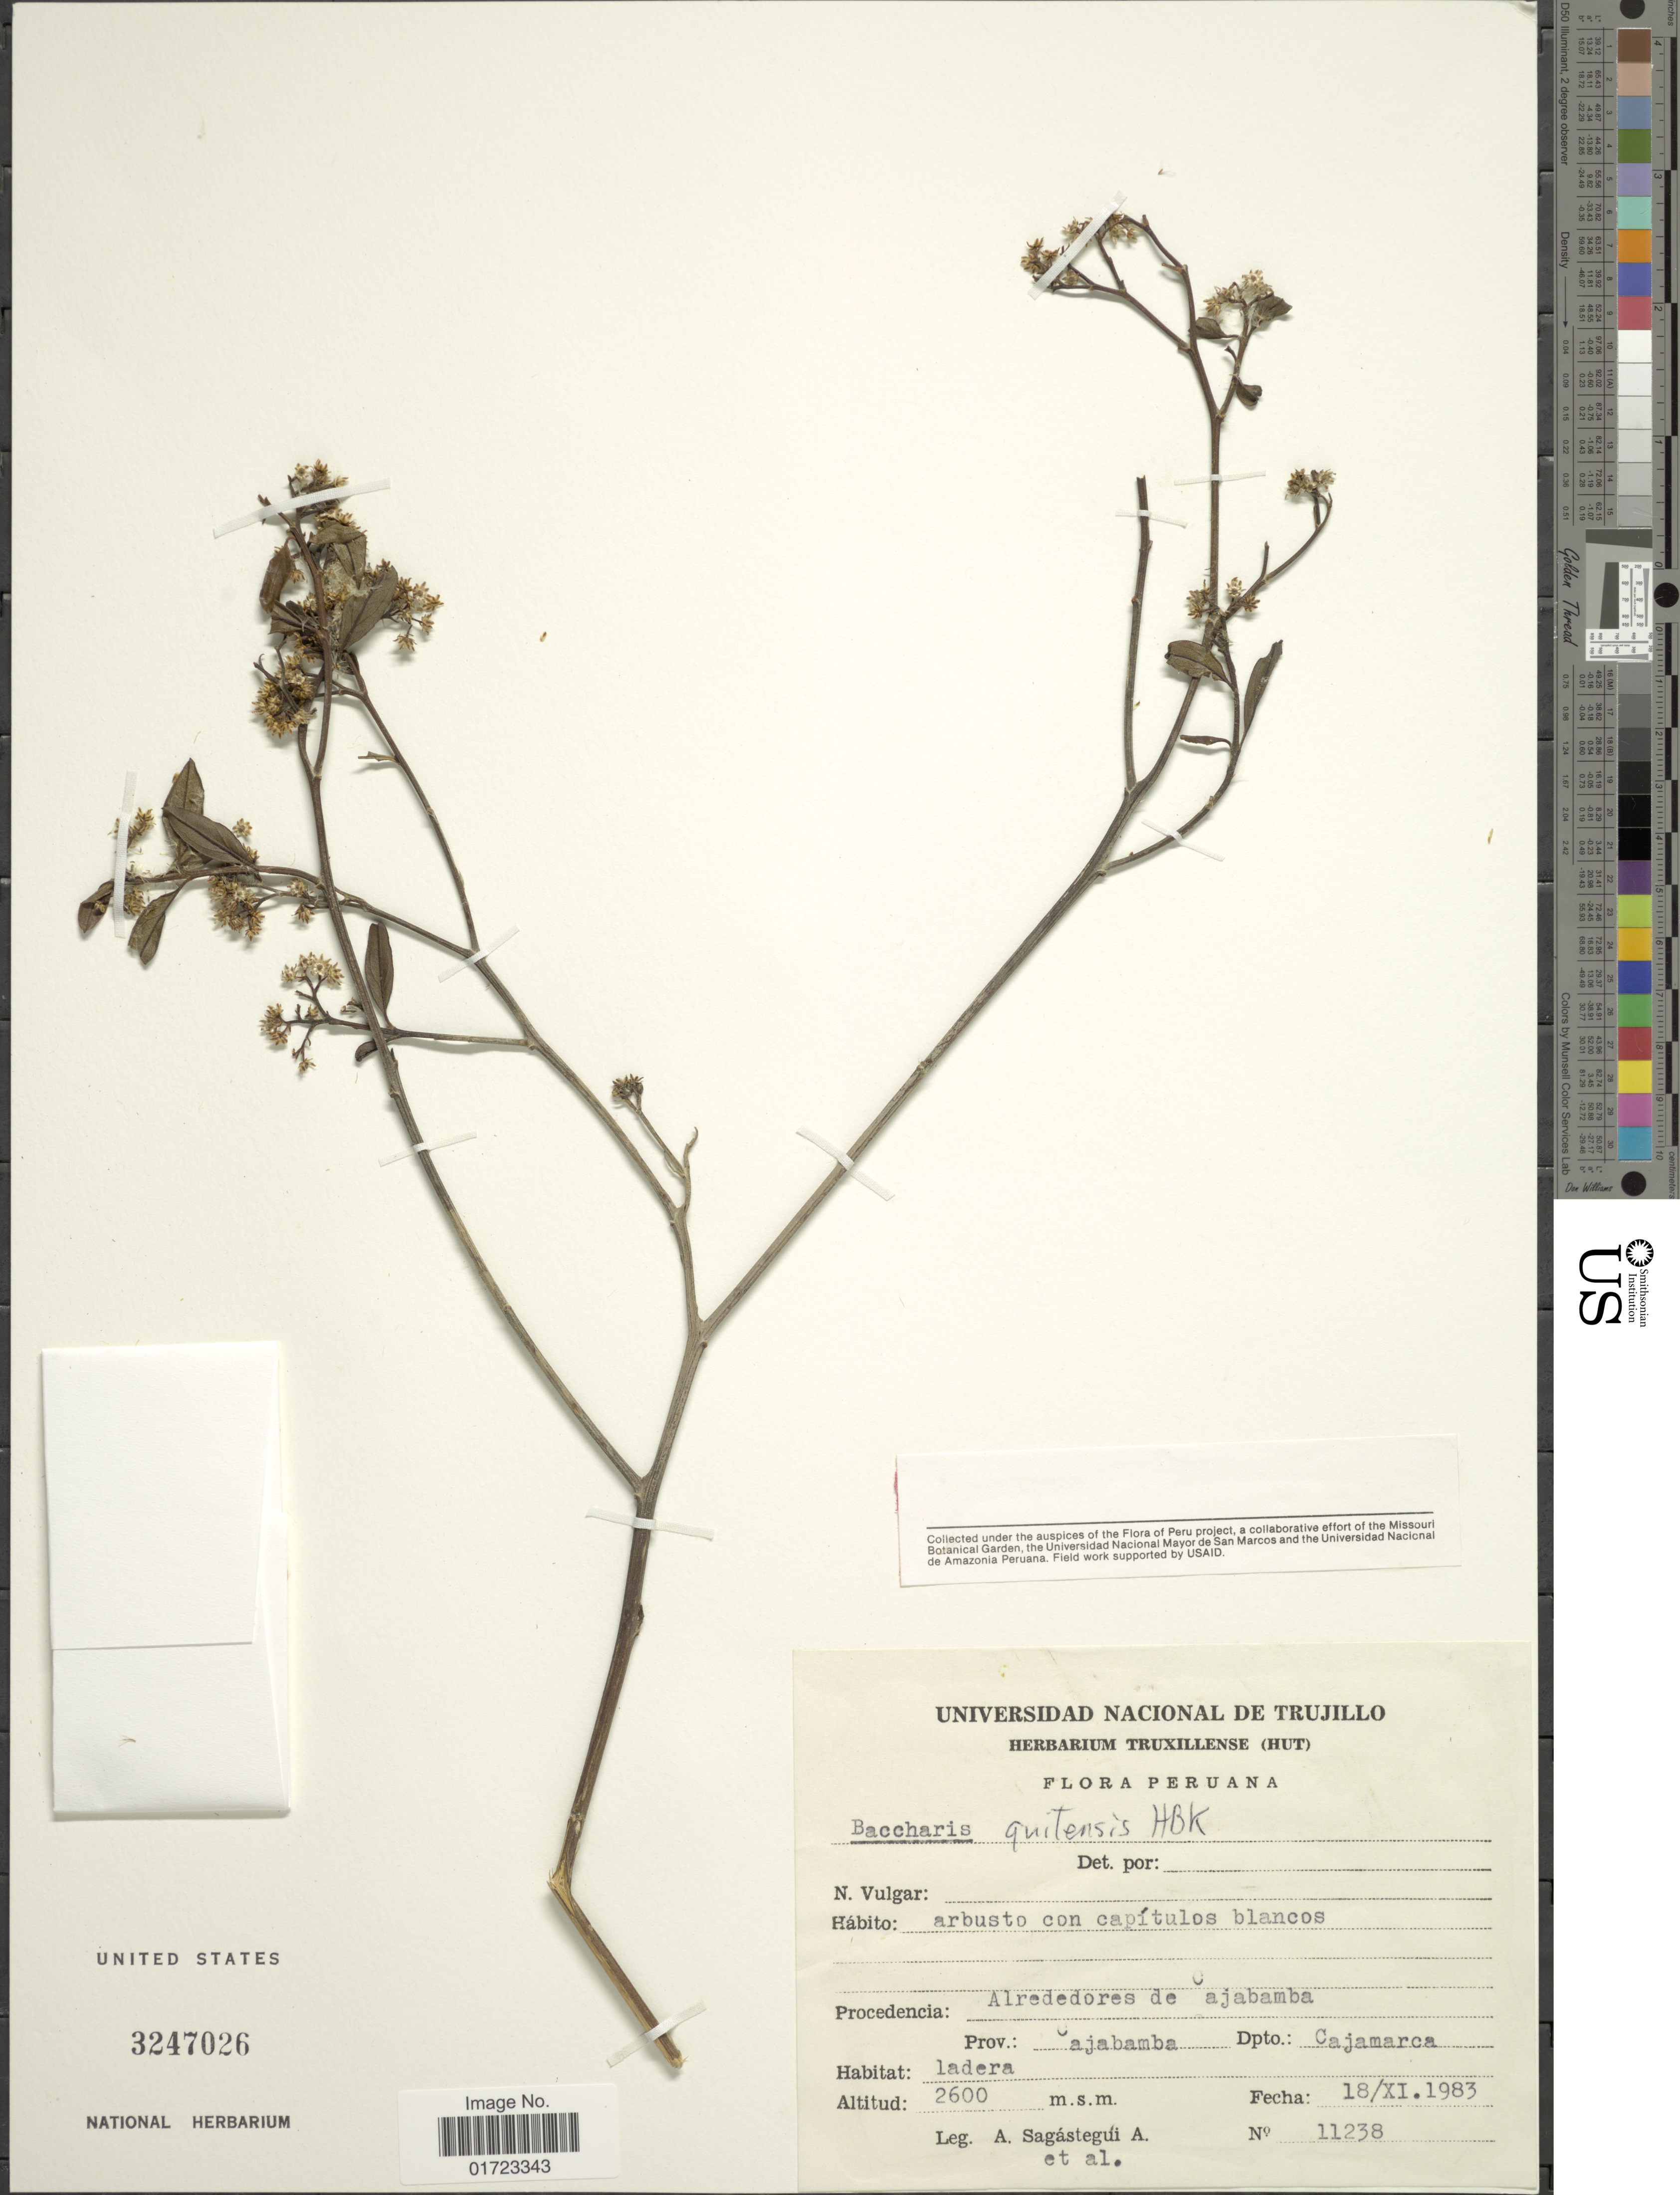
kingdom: Plantae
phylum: Tracheophyta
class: Magnoliopsida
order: Asterales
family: Asteraceae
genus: Baccharis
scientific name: Baccharis quitensis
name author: Kunth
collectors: A. Sagástegui A.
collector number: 11238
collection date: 1983-11-18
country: Peru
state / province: Cajamarca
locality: Alrededores de Cajabamba. Prov.: Cajabamba, Dpto.: Cajamarca.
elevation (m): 2600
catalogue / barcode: US 3247026